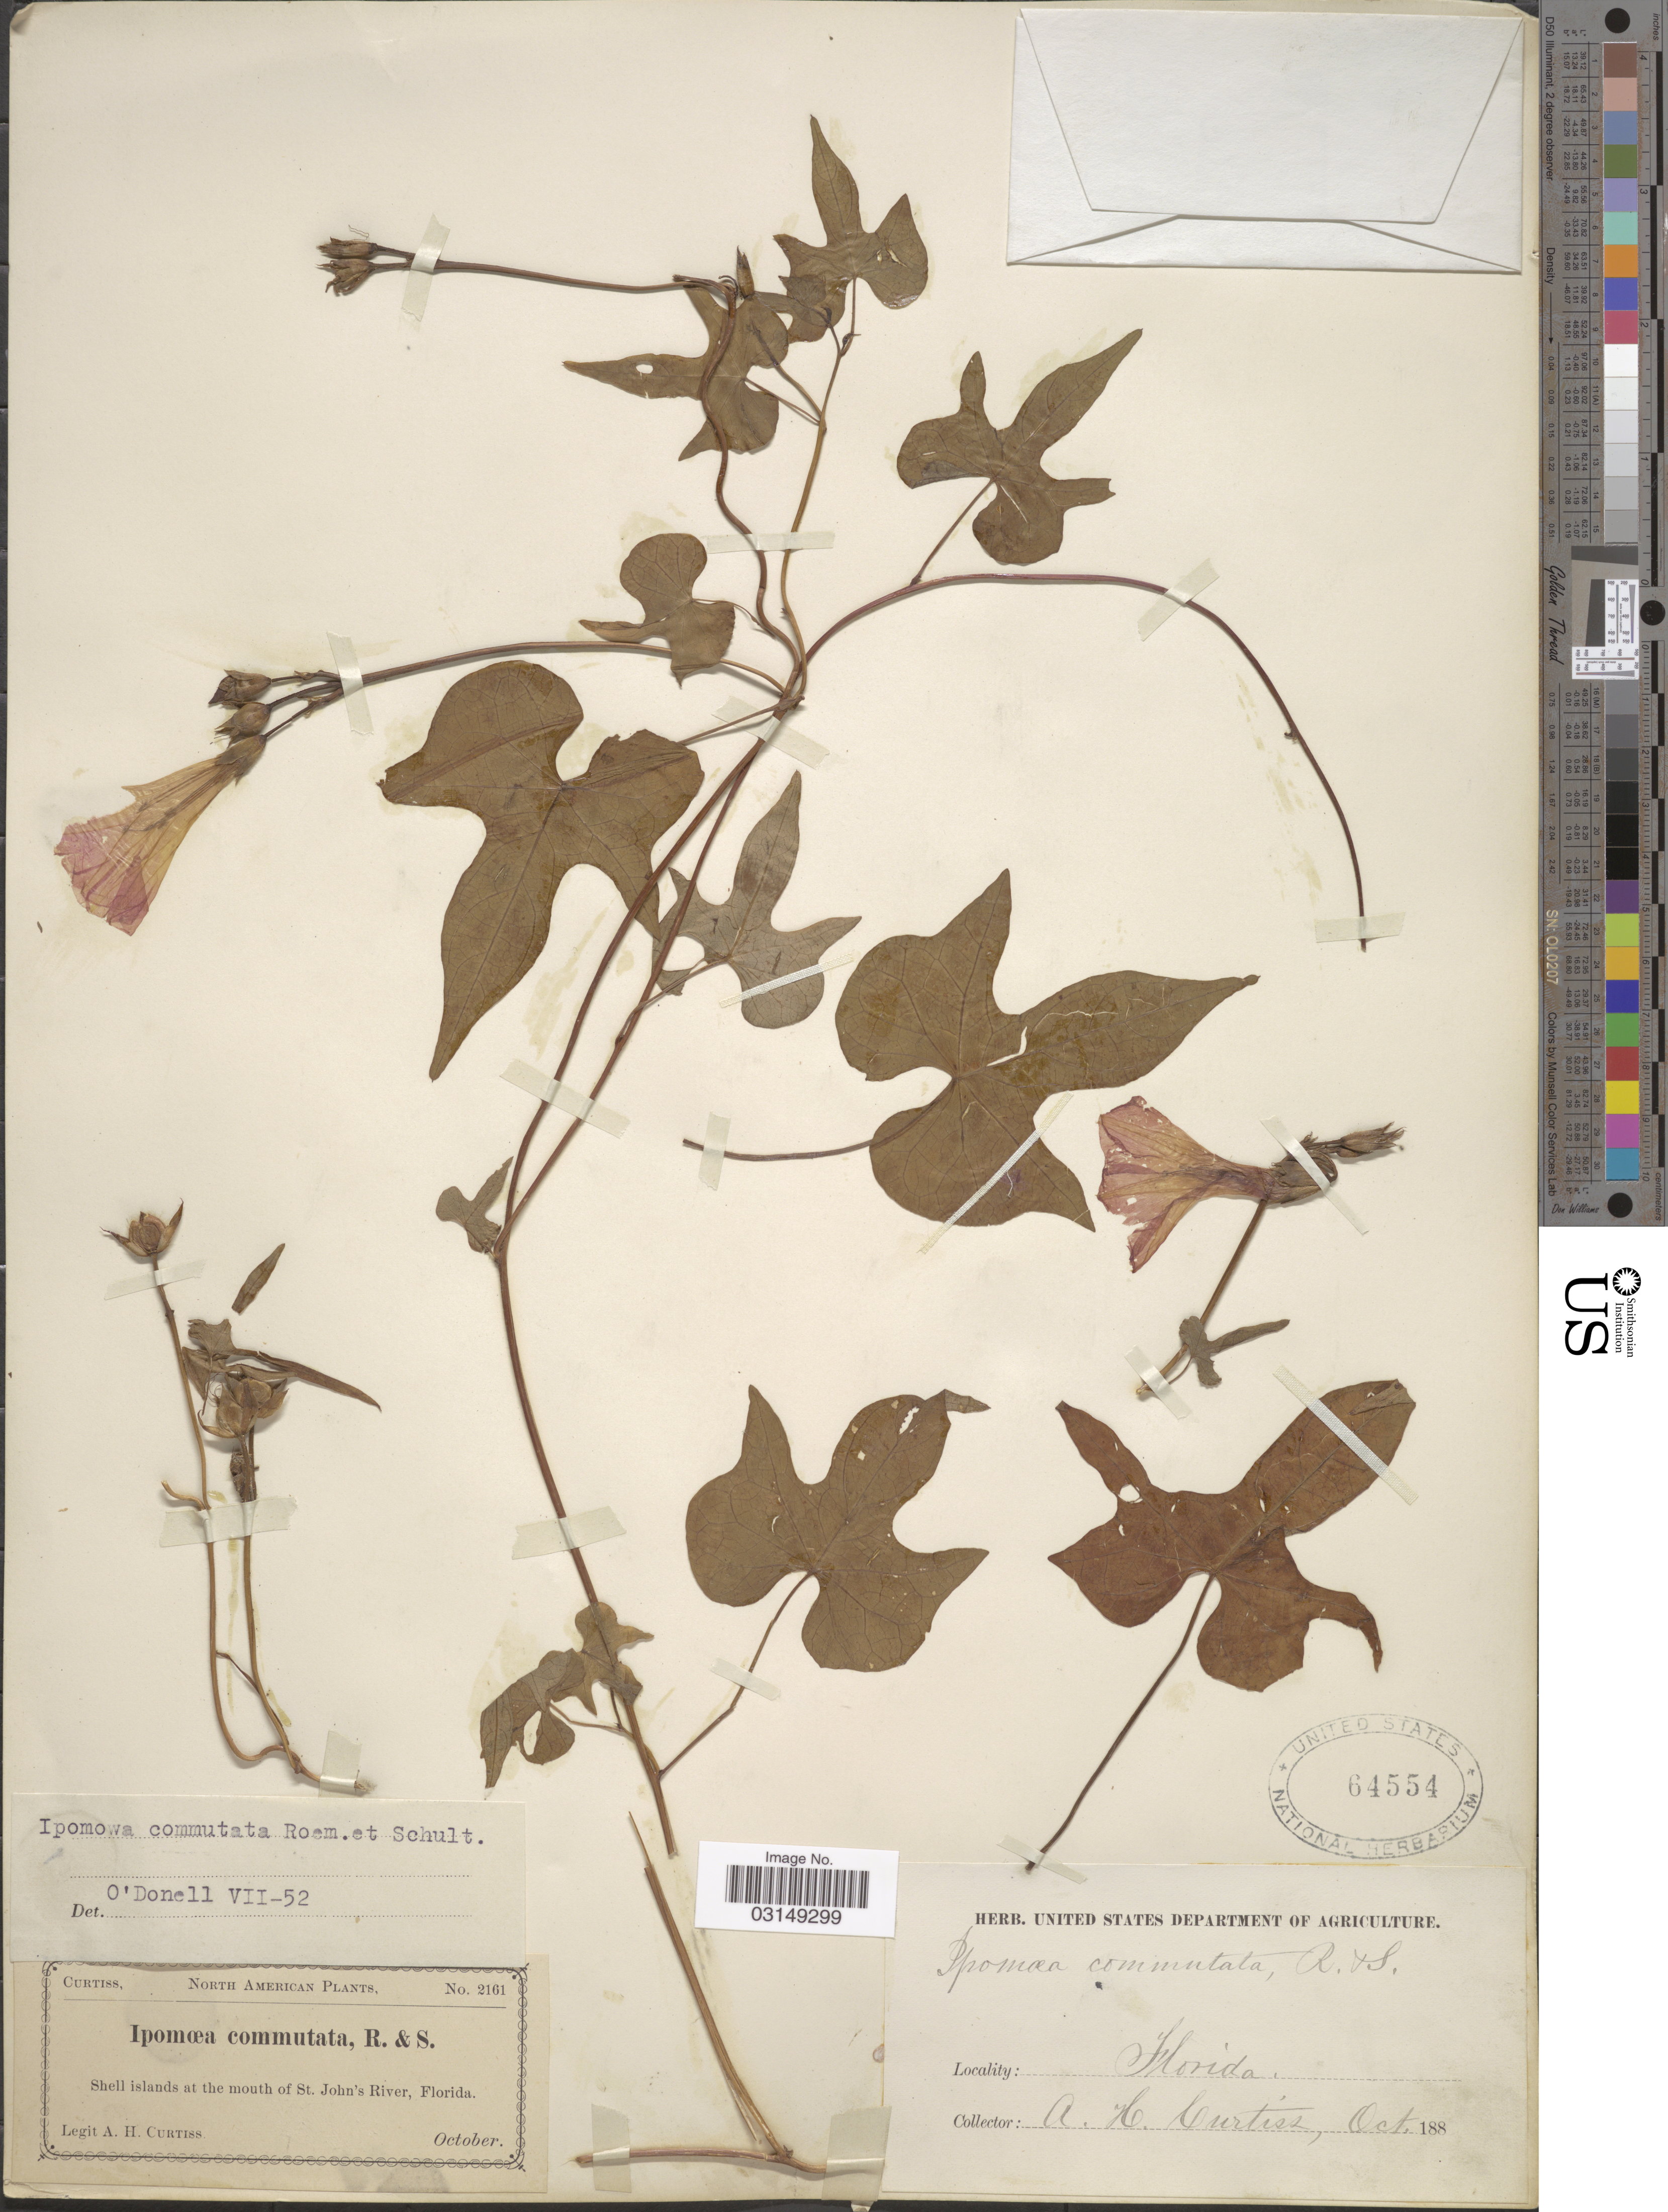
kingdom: Plantae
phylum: Tracheophyta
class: Magnoliopsida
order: Solanales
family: Convolvulaceae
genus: Ipomoea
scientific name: Ipomoea trichocarpa var. trichocarpa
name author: Elliott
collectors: A. H. Curtiss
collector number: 2161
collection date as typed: October 188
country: United States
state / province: Florida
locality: Shell islands at the mouth of St. John's River.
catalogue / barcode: US 64554